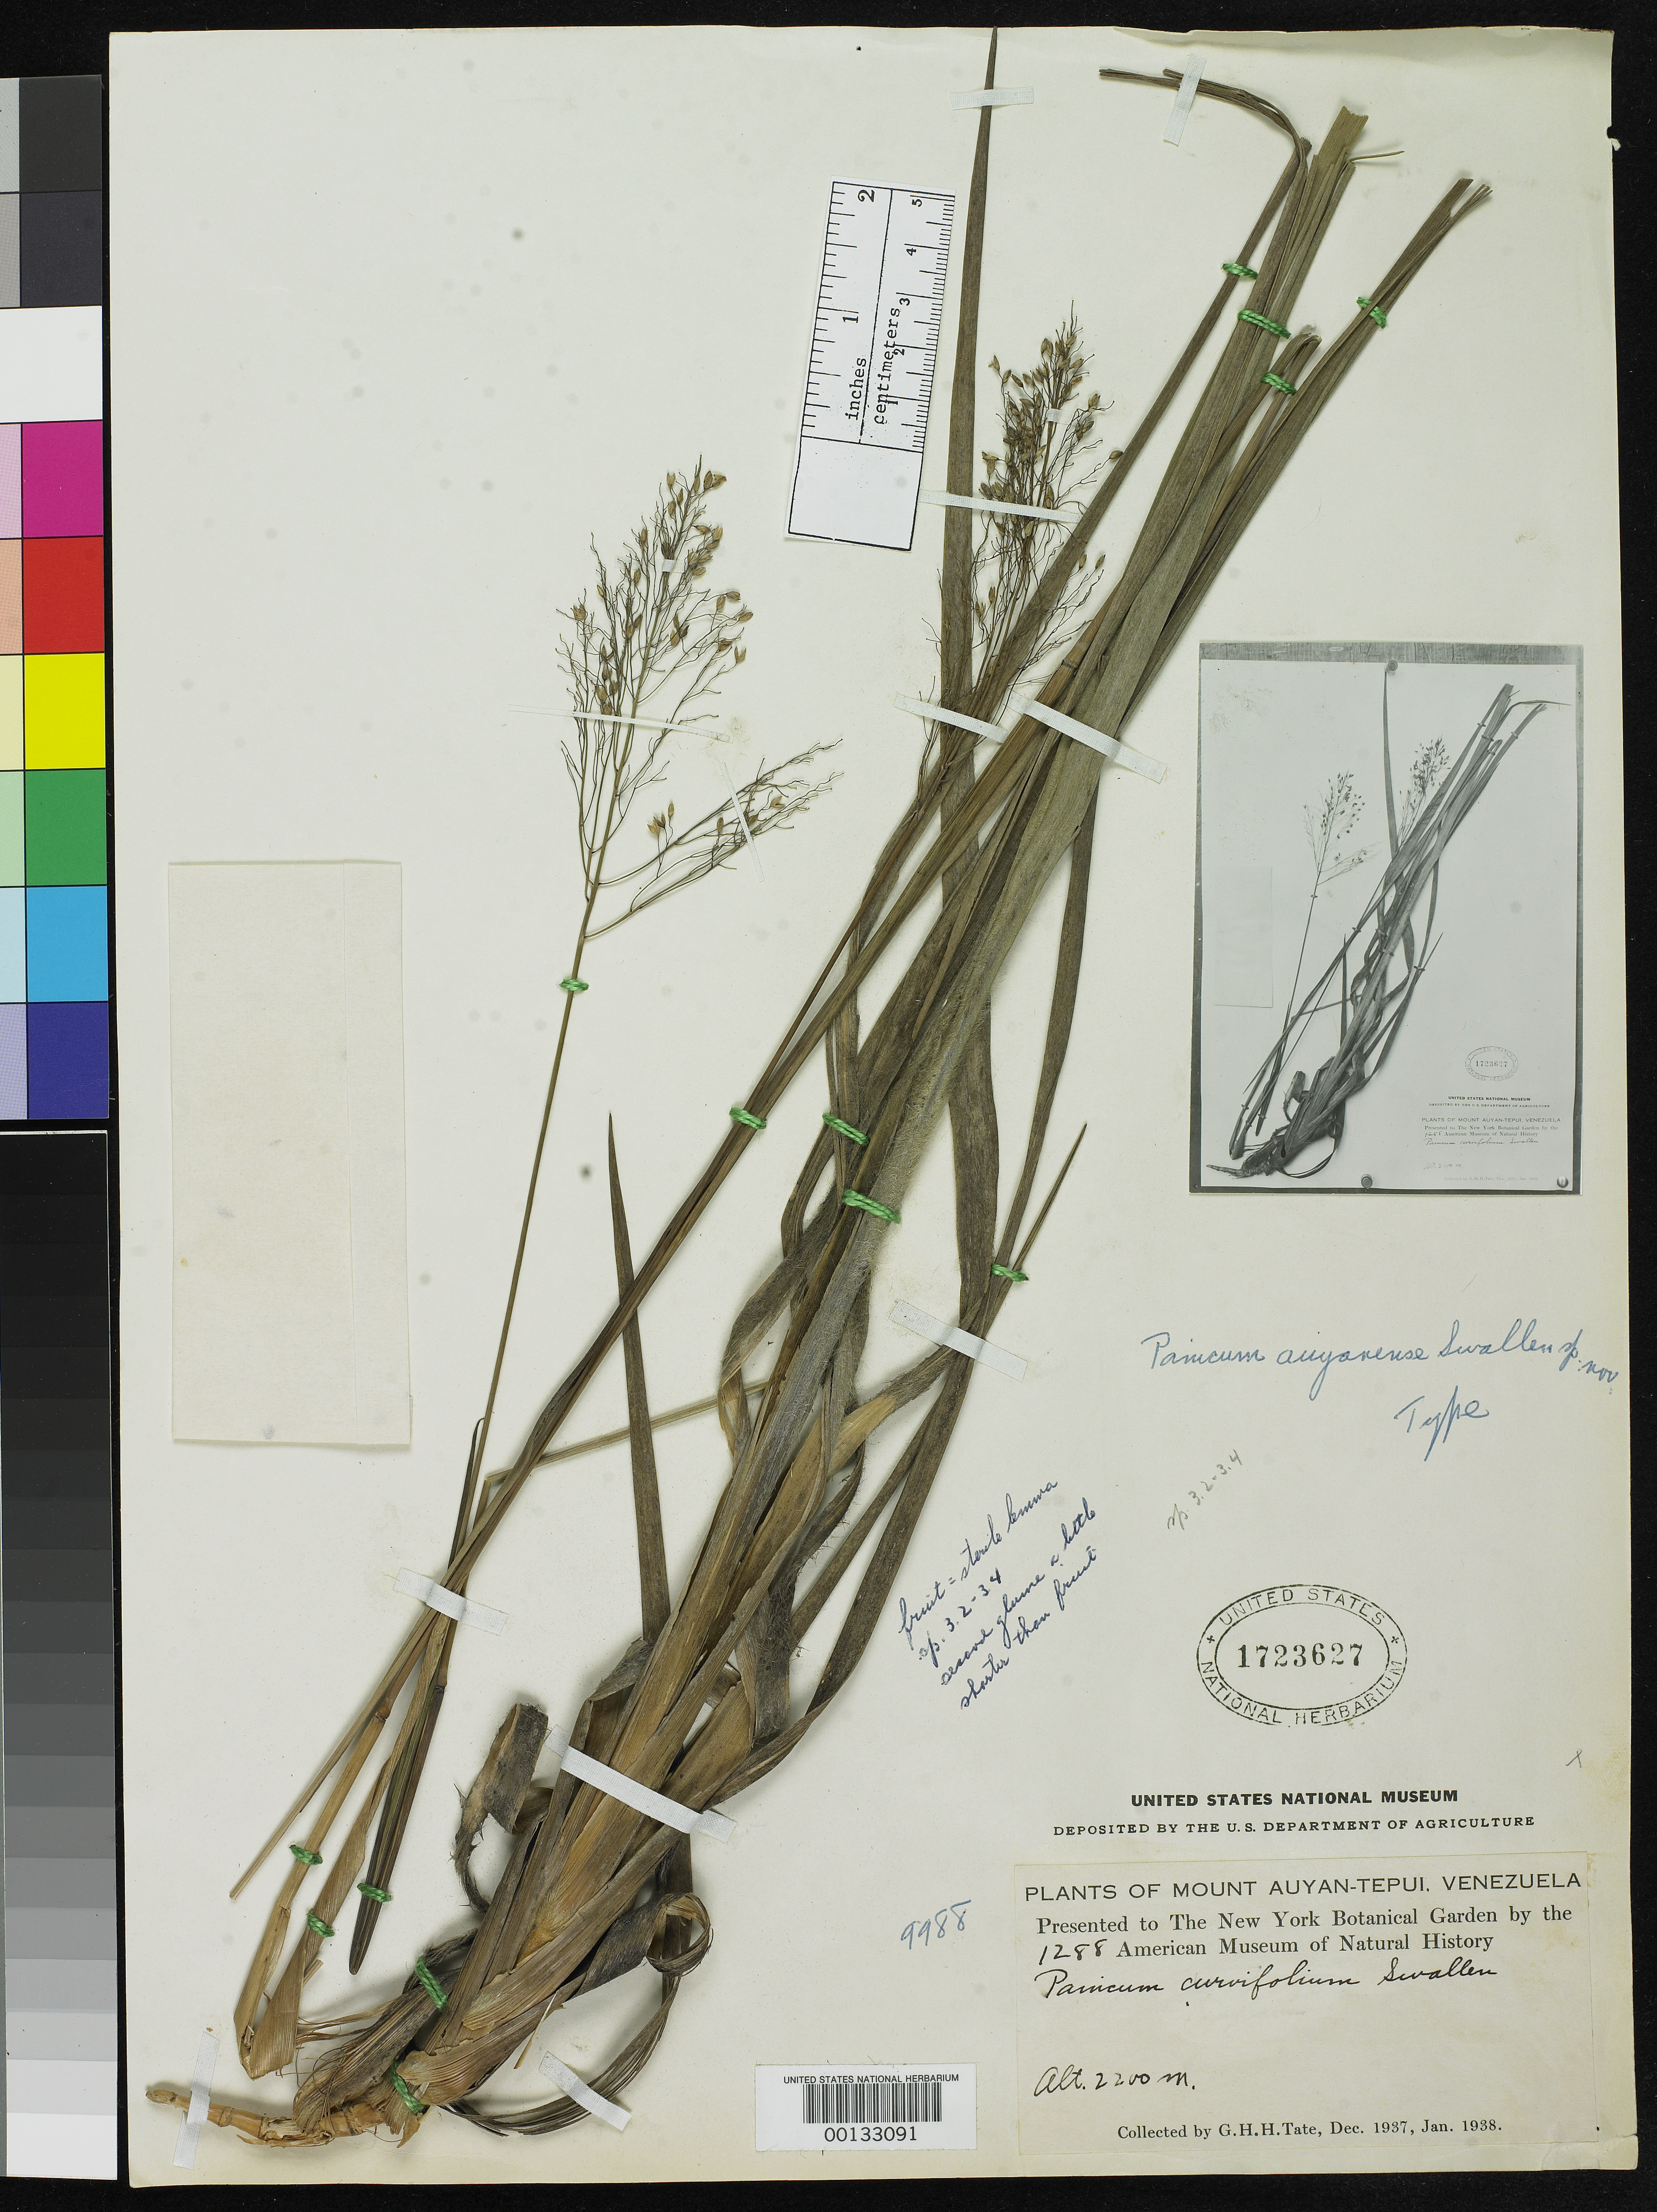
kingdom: Plantae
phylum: Tracheophyta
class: Liliopsida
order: Poales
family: Poaceae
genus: Panicum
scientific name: Panicum auyanense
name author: Swallen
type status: Holotype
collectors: G. H. H.Tate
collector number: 1288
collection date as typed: Dec 1937 to -- Jan 1938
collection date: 1937-12/1938-01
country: Venezuela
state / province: Bolivar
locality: Mt. Auyan-tepui.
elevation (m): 2200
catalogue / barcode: US 1723627